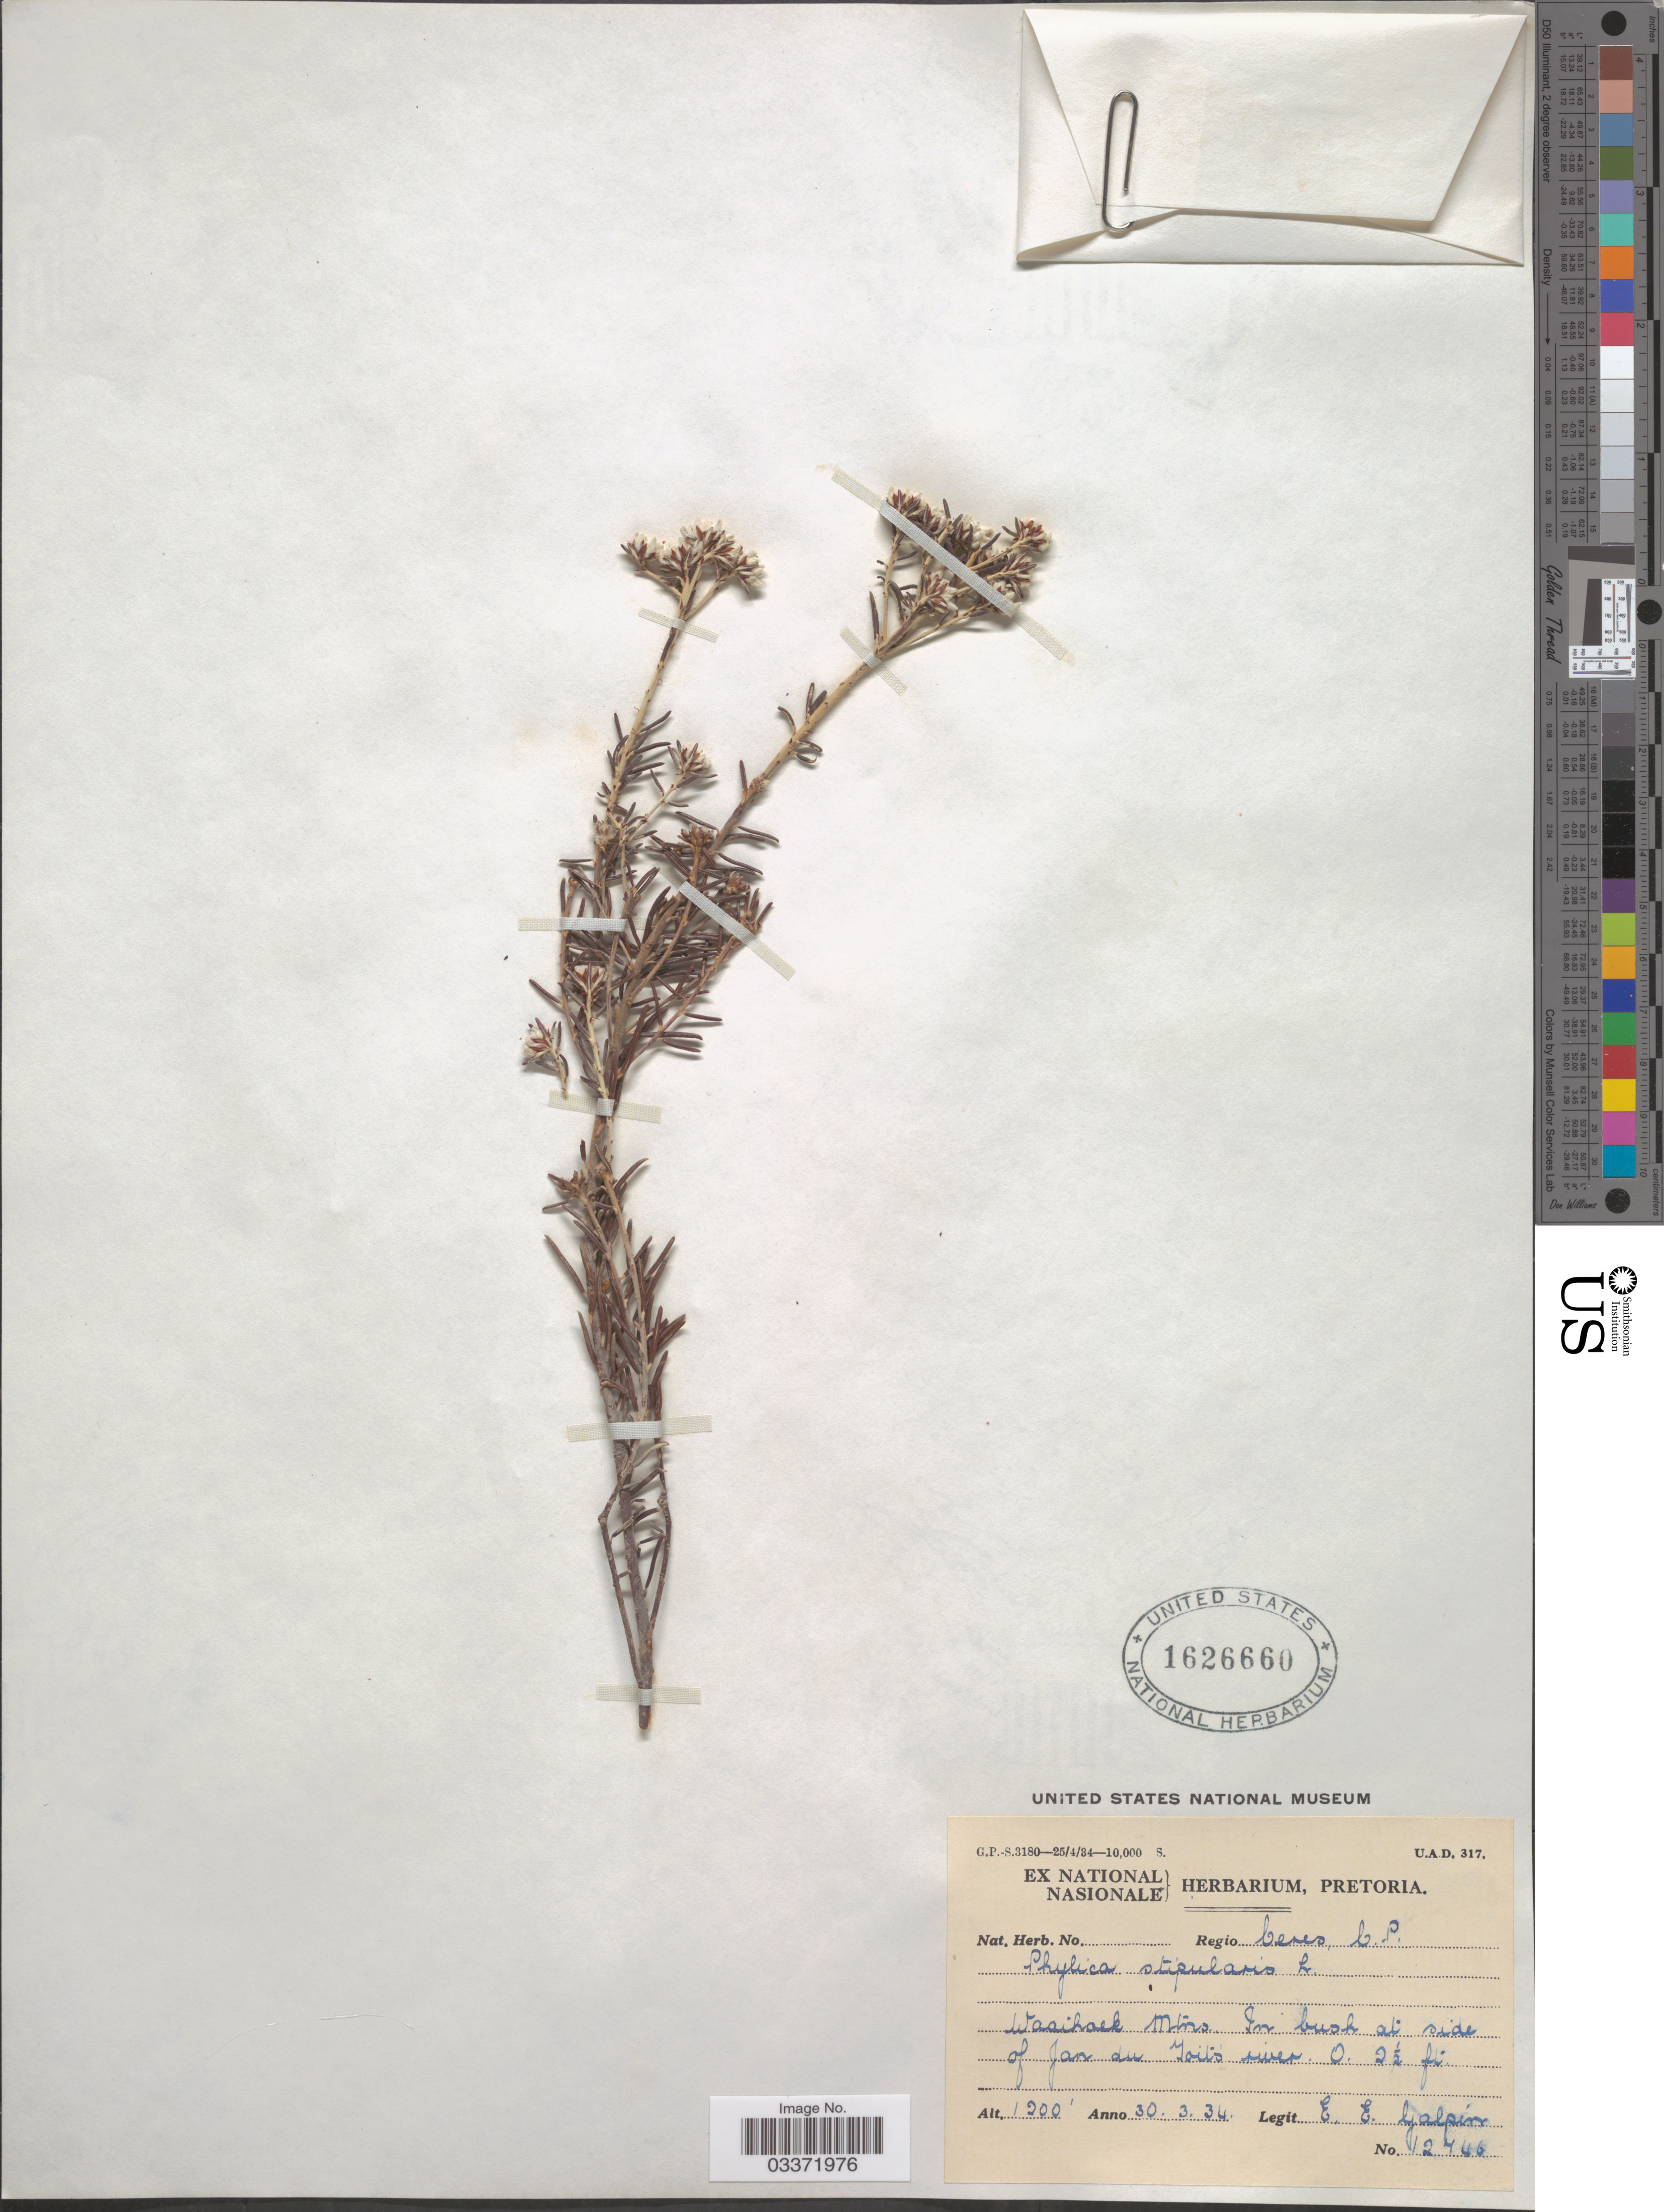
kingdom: Plantae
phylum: Tracheophyta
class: Magnoliopsida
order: Rosales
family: Rhamnaceae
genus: Trichocephalus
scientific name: Trichocephalus stipularis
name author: (L.) Brongn.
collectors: E. Galpin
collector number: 12746*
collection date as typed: Transcribed d/m/y: 30/3/34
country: South Africa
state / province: Western Cape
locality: Regio Ceres C.P. Waaihoek Mtns. In bush at side of Jan du Toits river.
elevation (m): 366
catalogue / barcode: US 1626660